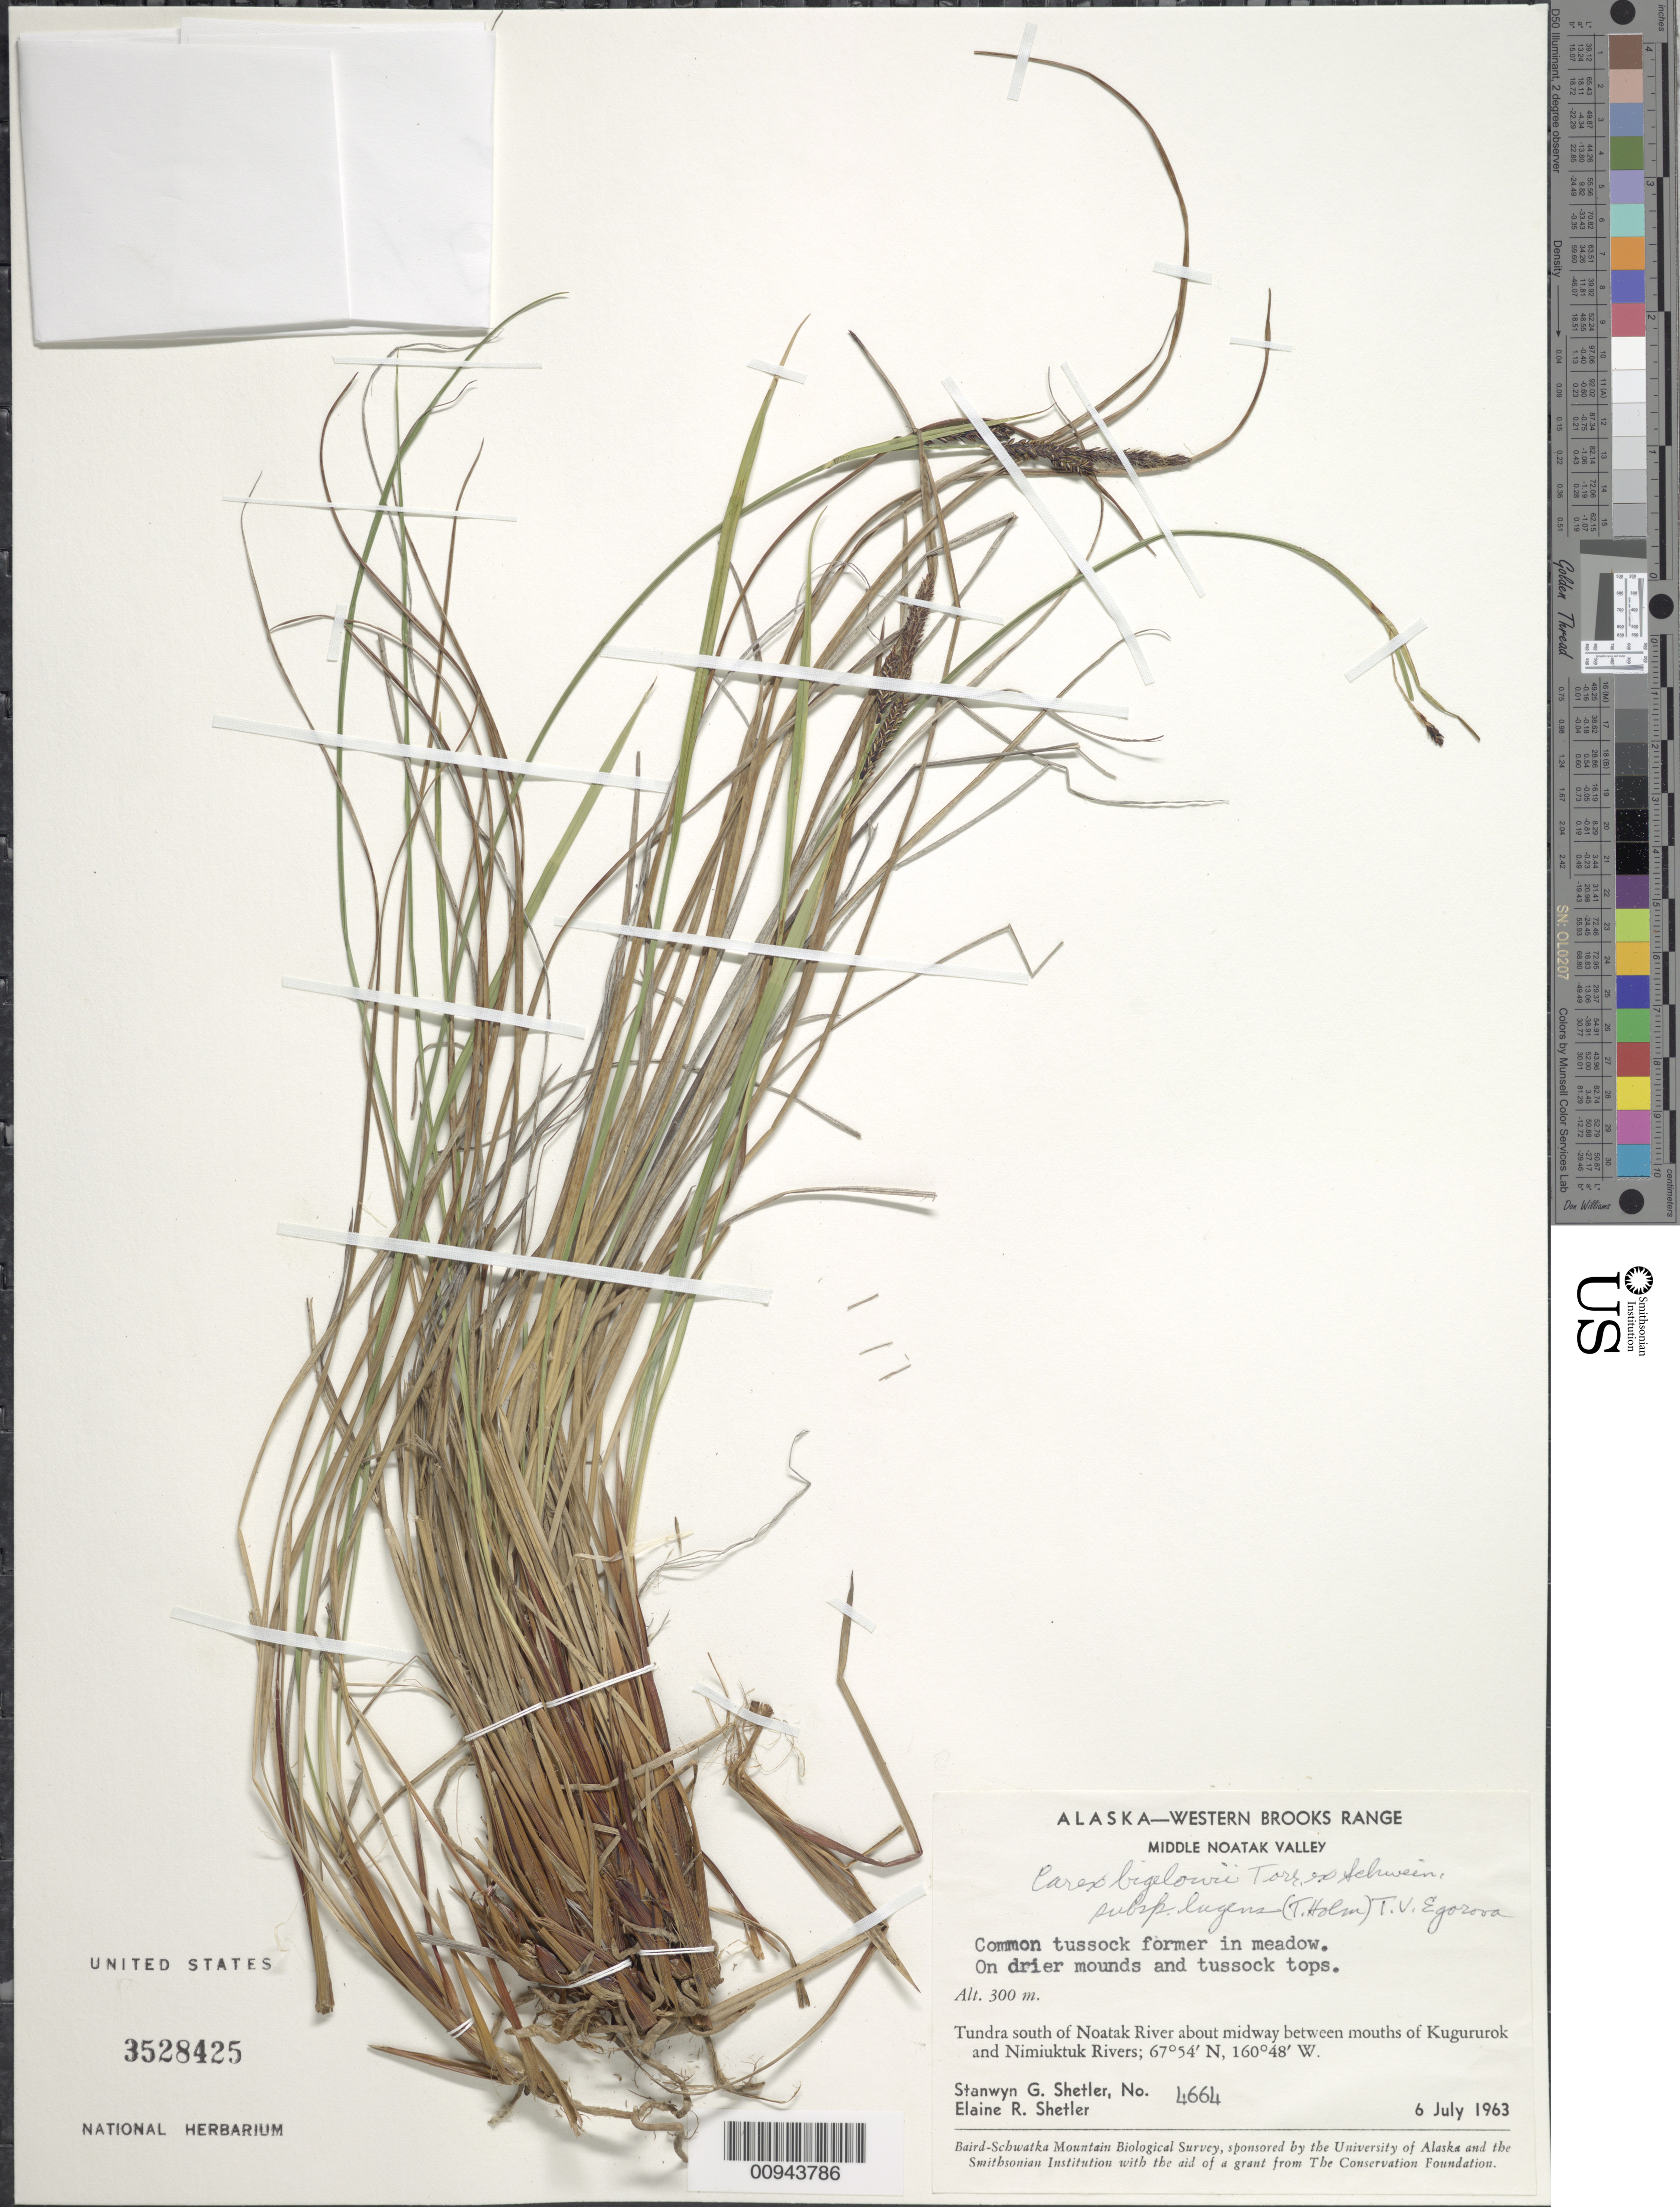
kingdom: Plantae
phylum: Tracheophyta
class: Liliopsida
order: Poales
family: Cyperaceae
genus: Carex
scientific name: Carex bigelowii subsp. lugens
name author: (Holm) T.V. Egorova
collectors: S. Shetler & E. R. Shetler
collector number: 4664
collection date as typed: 06 Jul 1963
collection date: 1963-07-06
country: United States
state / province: Alaska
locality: S of Noatak River about midway between mouths of Kugururok and Nimiuktuk Rivers. Western Brooks Range, Middle Noatak Valley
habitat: Tundra. Common tussock former in meadow. On drier mounds and tussocks tops.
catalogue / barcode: US 3528425